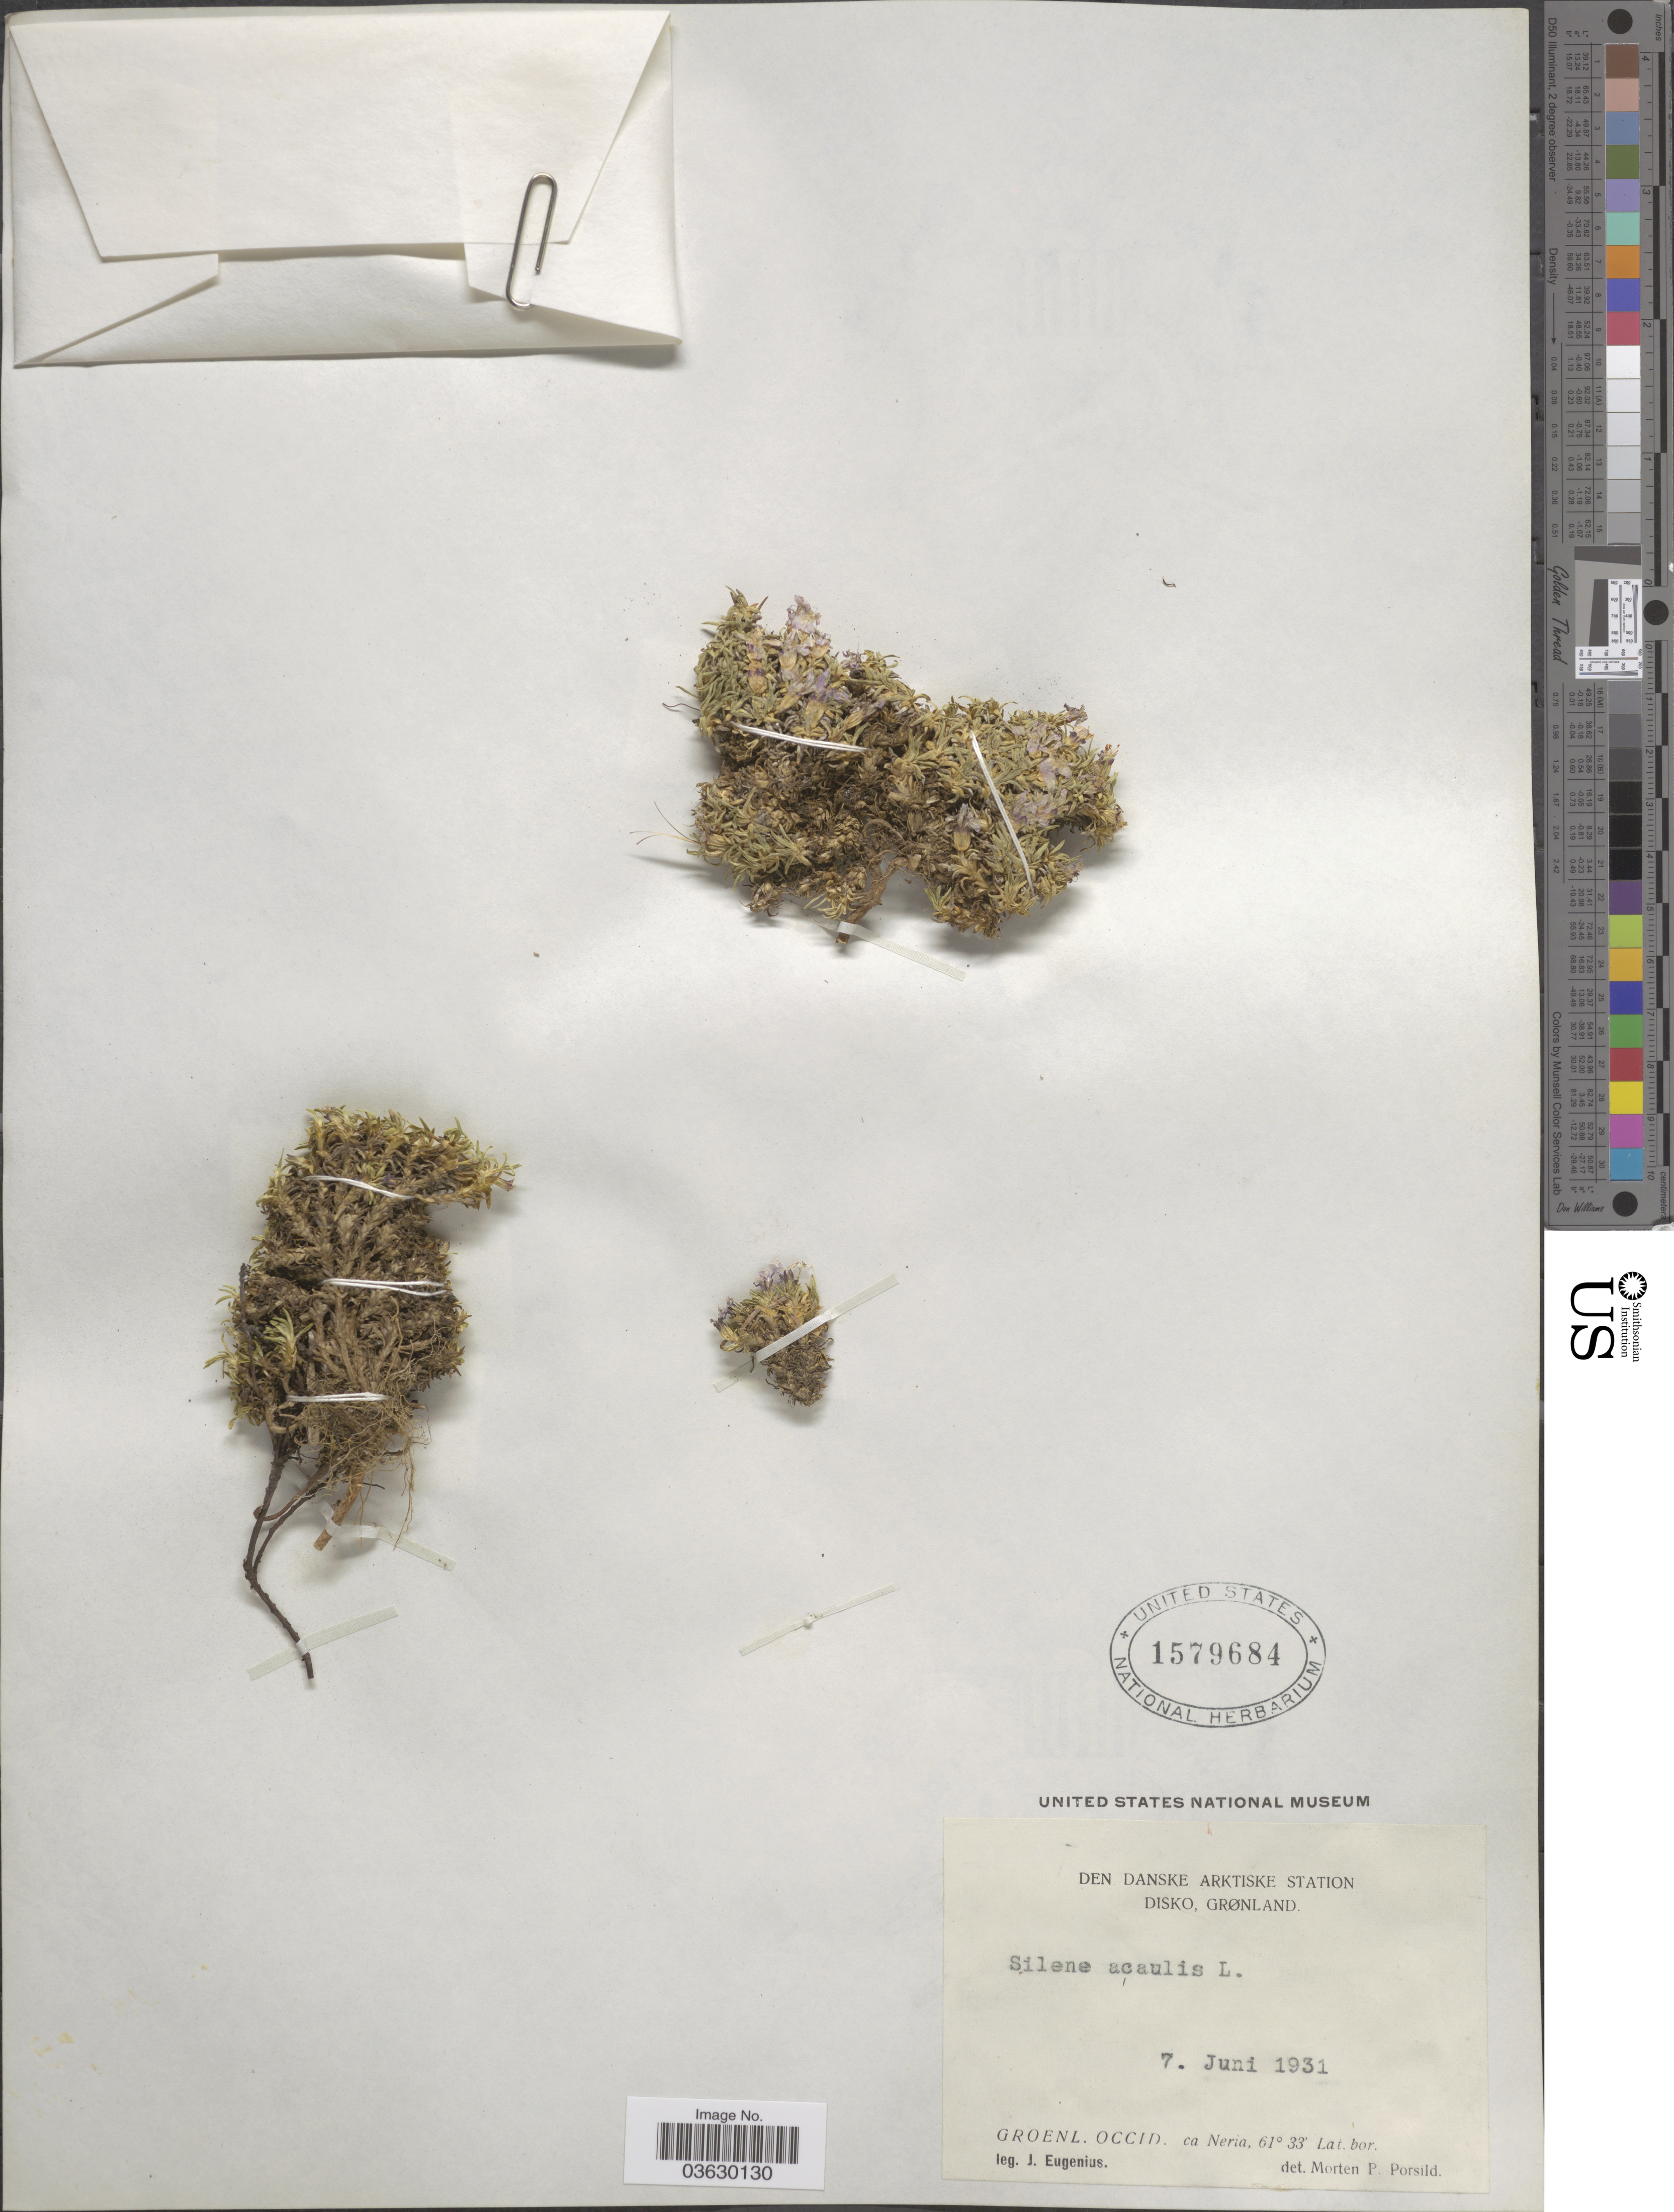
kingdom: Plantae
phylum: Tracheophyta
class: Magnoliopsida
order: Caryophyllales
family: Caryophyllaceae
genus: Silene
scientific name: Silene acaulis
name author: (L.) Jacq.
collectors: J. Eugenius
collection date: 1931-06-07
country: Greenland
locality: Den Danske Arktiske Station [unsure placement] Disko. Groenl. Occid. ca. Neria.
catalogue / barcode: US 1579684